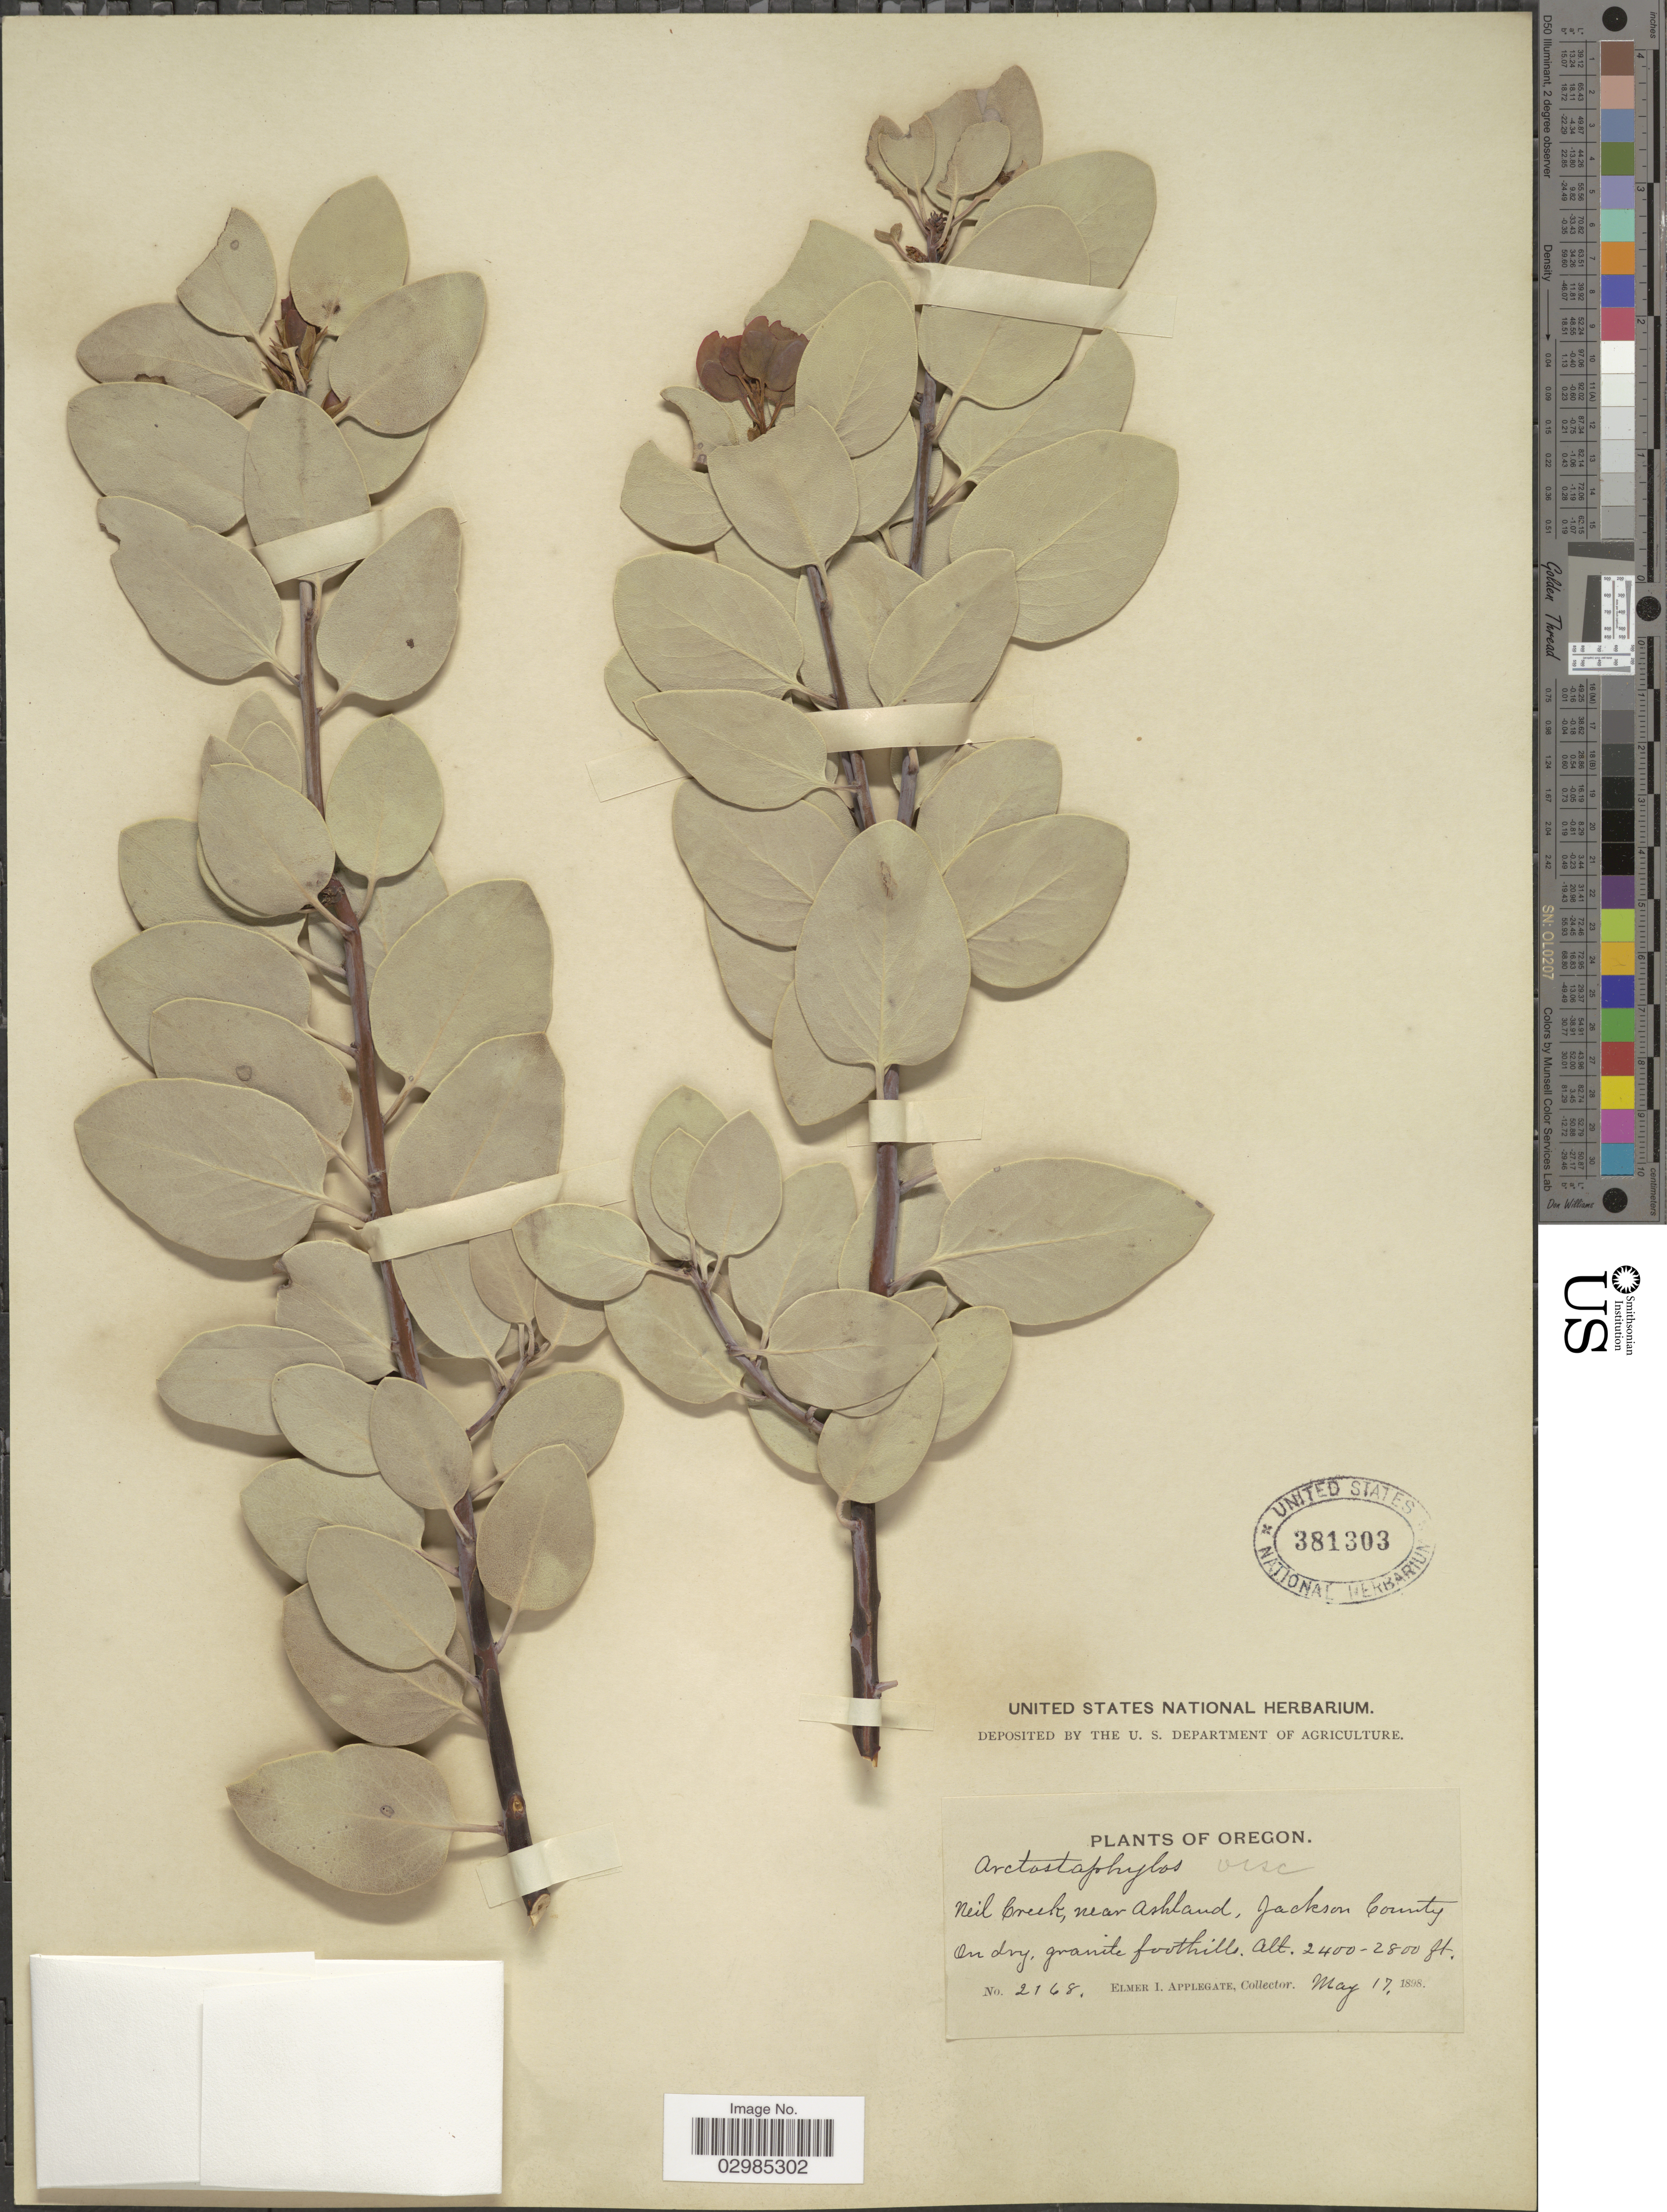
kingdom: Plantae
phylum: Tracheophyta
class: Magnoliopsida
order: Ericales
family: Ericaceae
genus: Arctostaphylos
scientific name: Arctostaphylos viscida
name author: Parry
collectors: E. I. Applegate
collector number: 2168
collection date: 1898-05-17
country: United States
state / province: Oregon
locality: Neil Creek, near Ashland, Jackson County.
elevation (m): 732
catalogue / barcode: US 381303